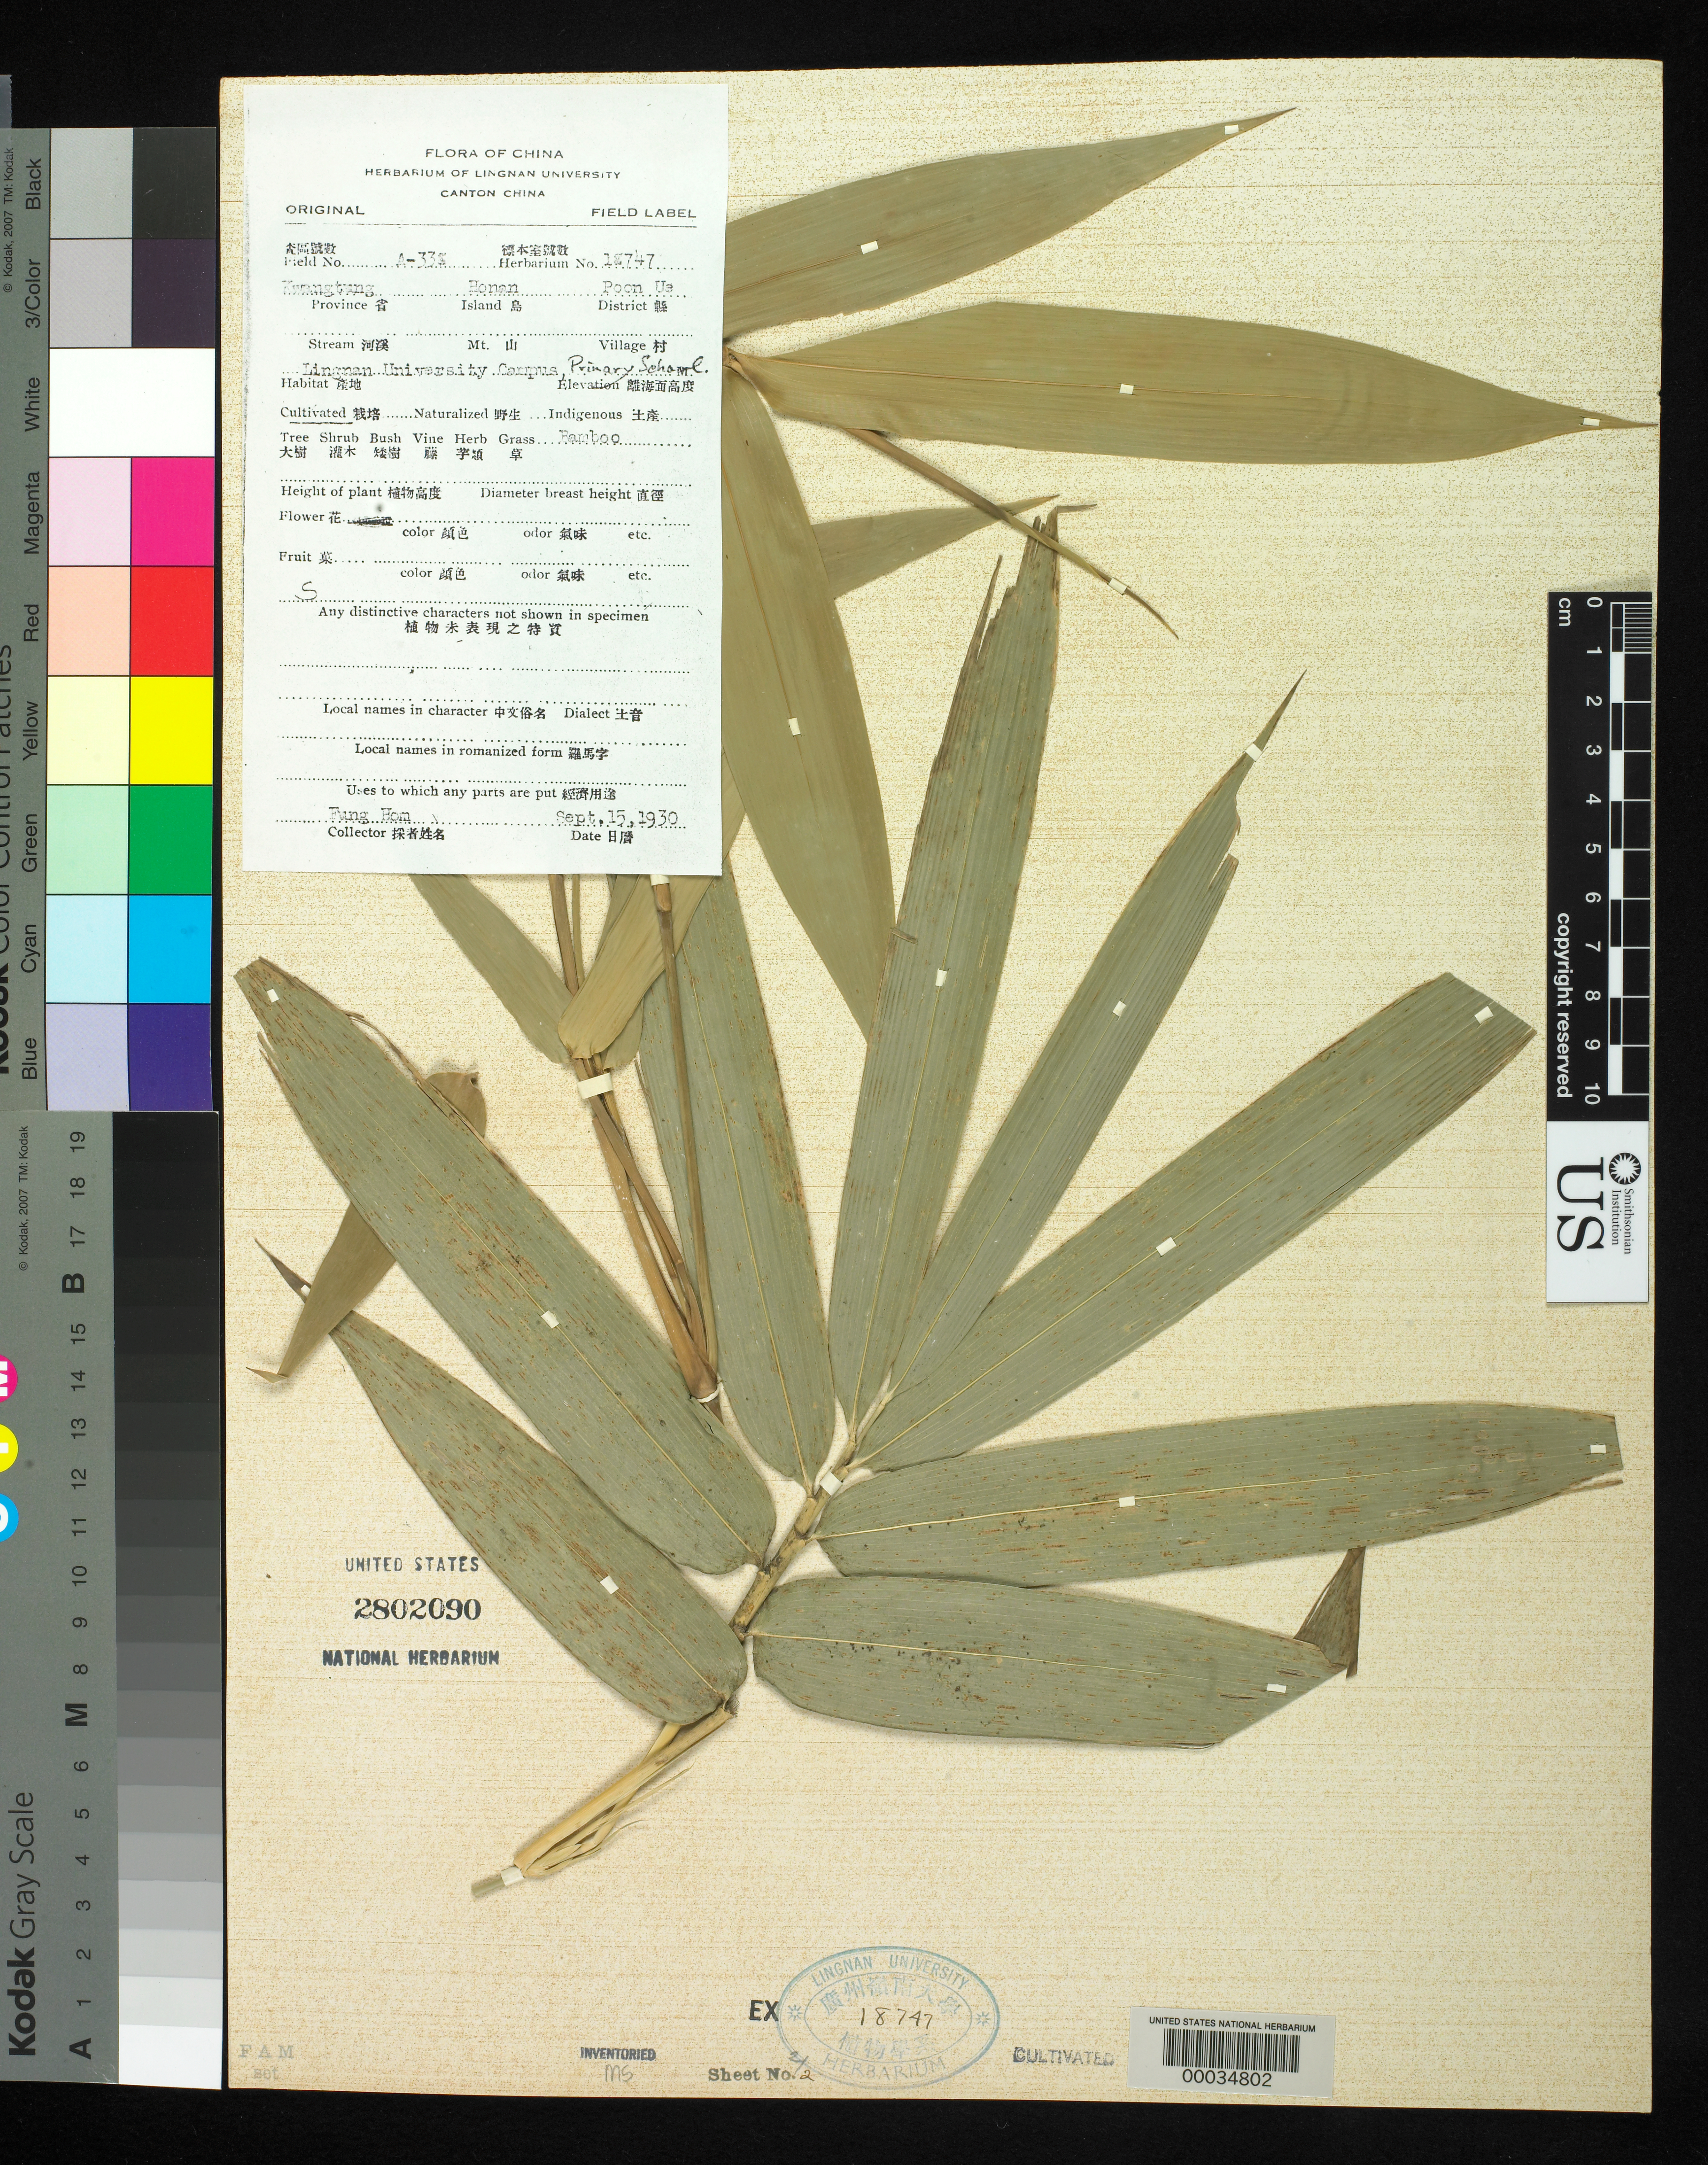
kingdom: Plantae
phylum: Tracheophyta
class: Liliopsida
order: Poales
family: Poaceae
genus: Bambusa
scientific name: Bambusa dissimulator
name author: McClure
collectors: H. L. Fung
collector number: A-33g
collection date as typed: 15 Sep 1930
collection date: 1930-09-15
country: China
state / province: Guangdong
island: Honam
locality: Lingnan university campus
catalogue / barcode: US 2802090